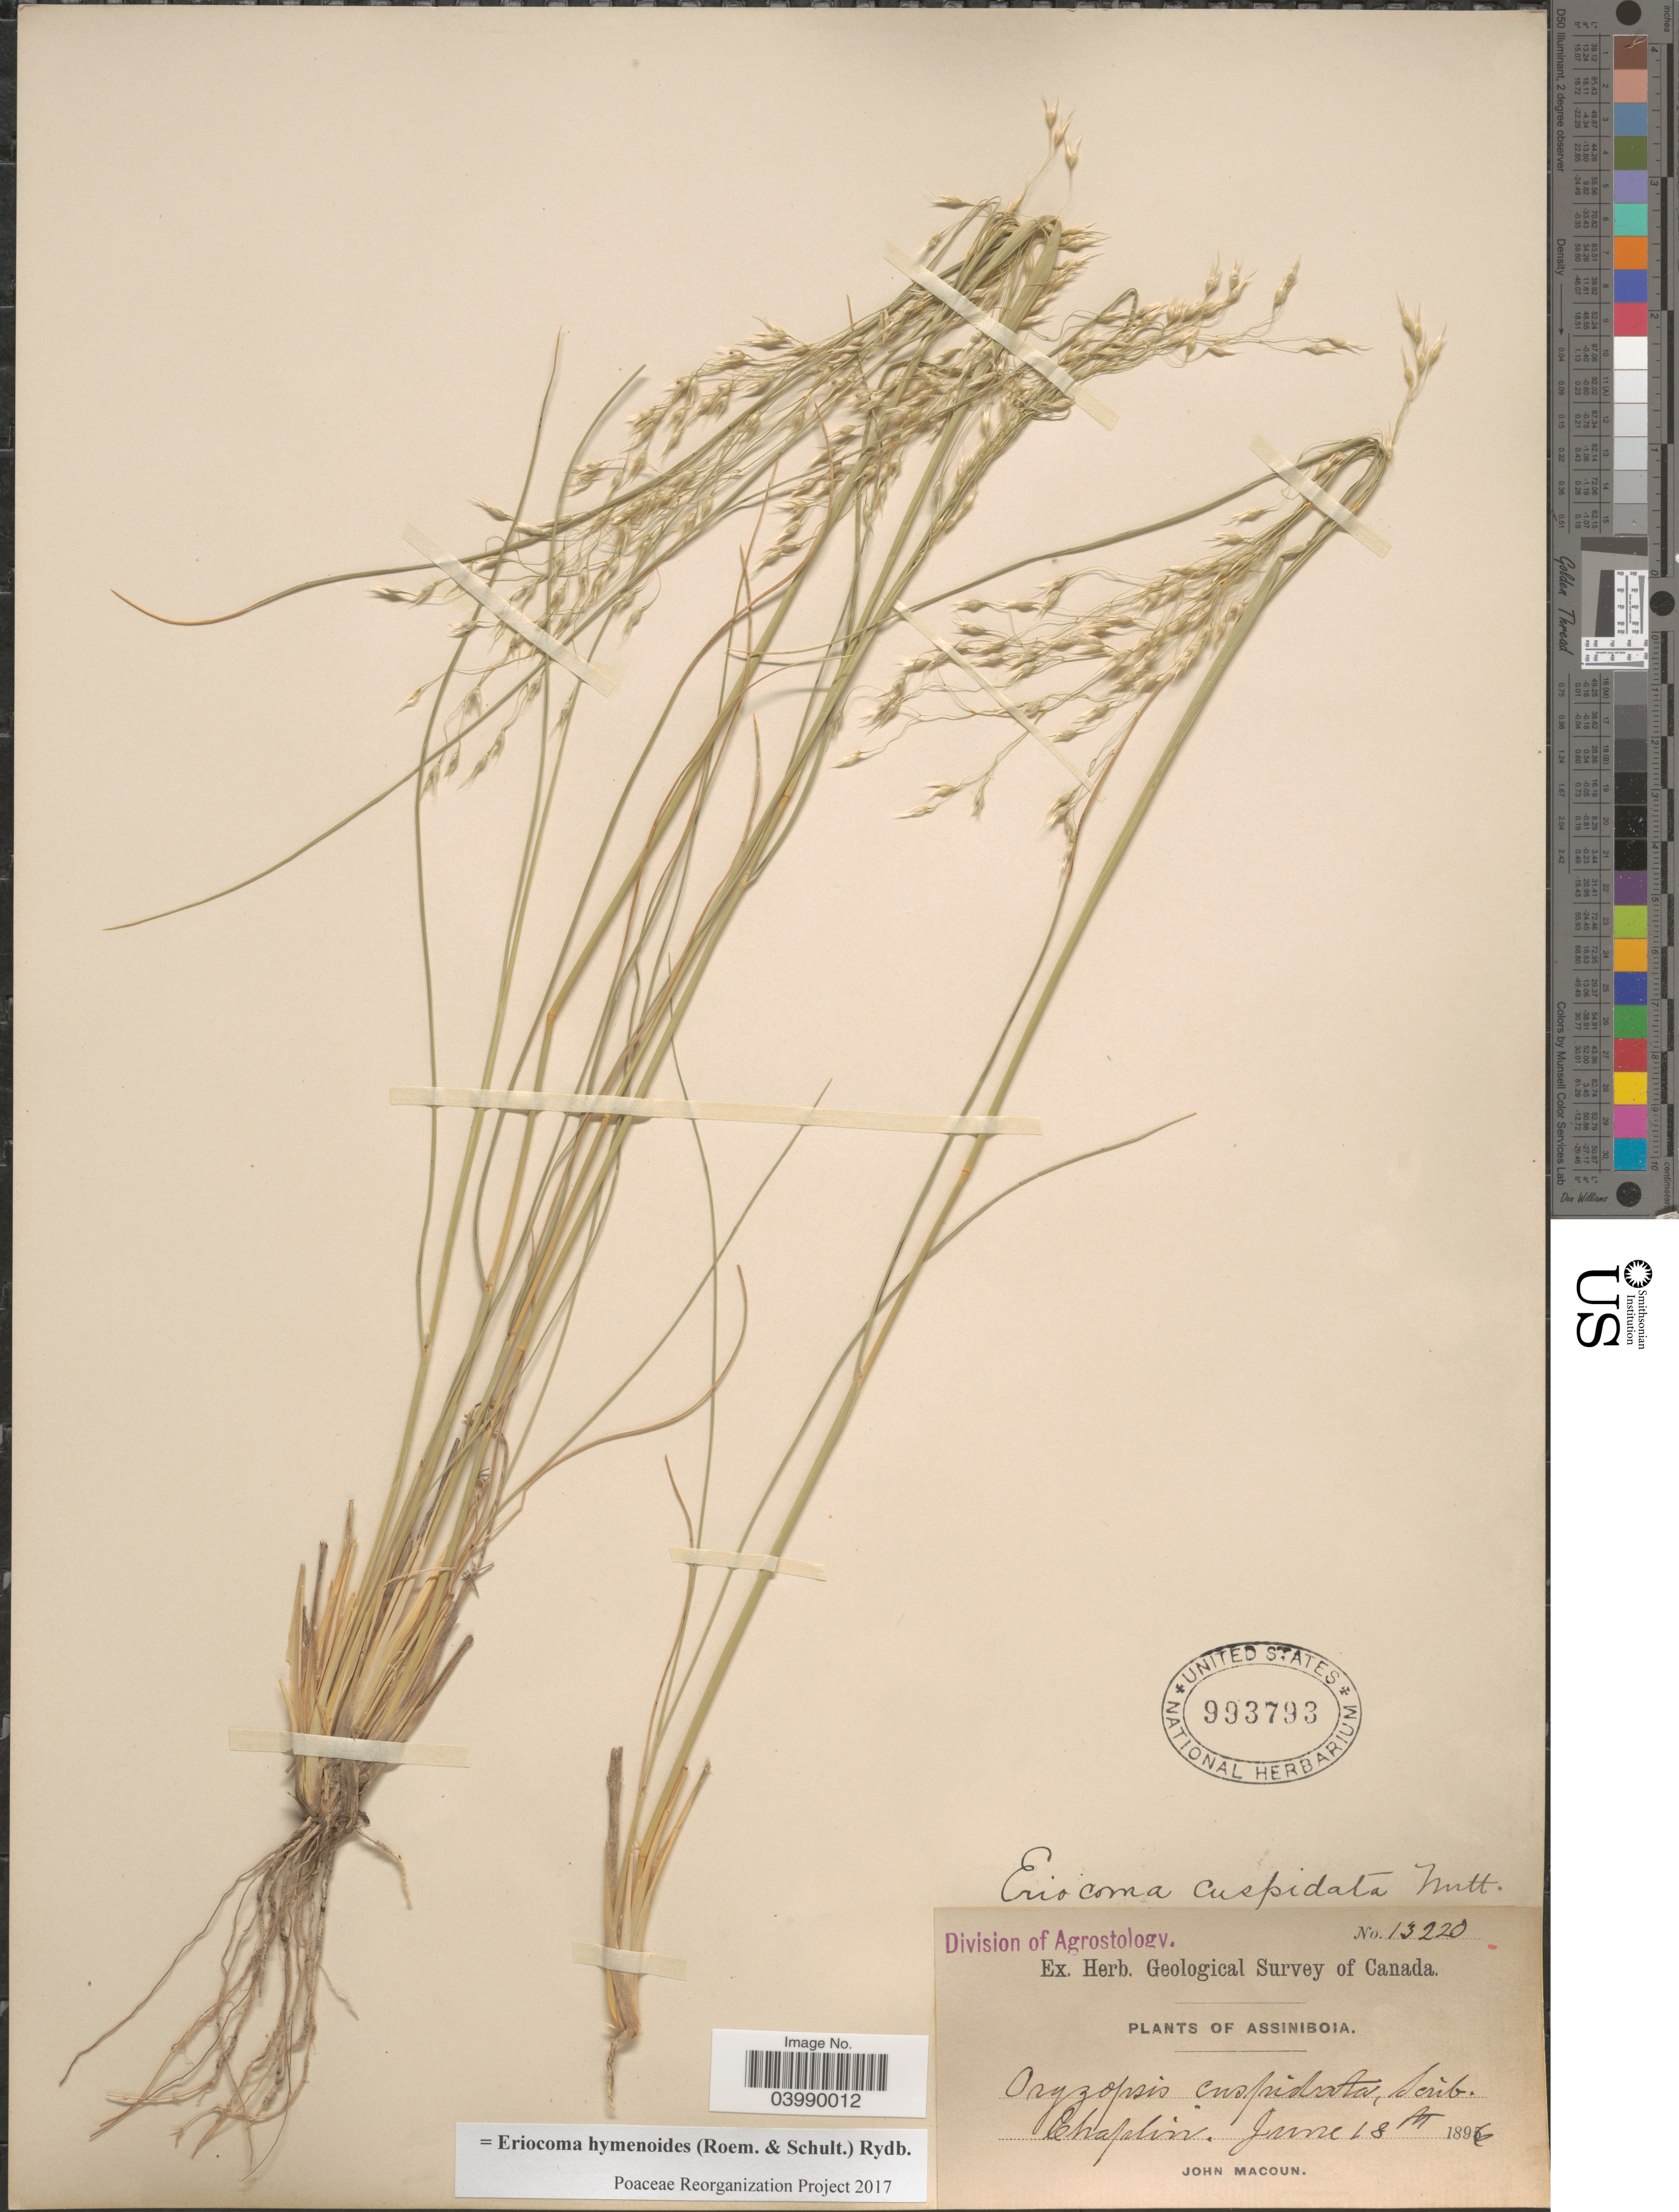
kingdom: Plantae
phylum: Tracheophyta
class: Liliopsida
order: Poales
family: Poaceae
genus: Eriocoma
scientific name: Eriocoma hymenoides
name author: (Roem. & Schult.) Rydb.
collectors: J. Macoun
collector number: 13220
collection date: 1896-06-18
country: Canada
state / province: Manitoba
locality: Assiniboia. Chaplin.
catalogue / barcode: US 993793